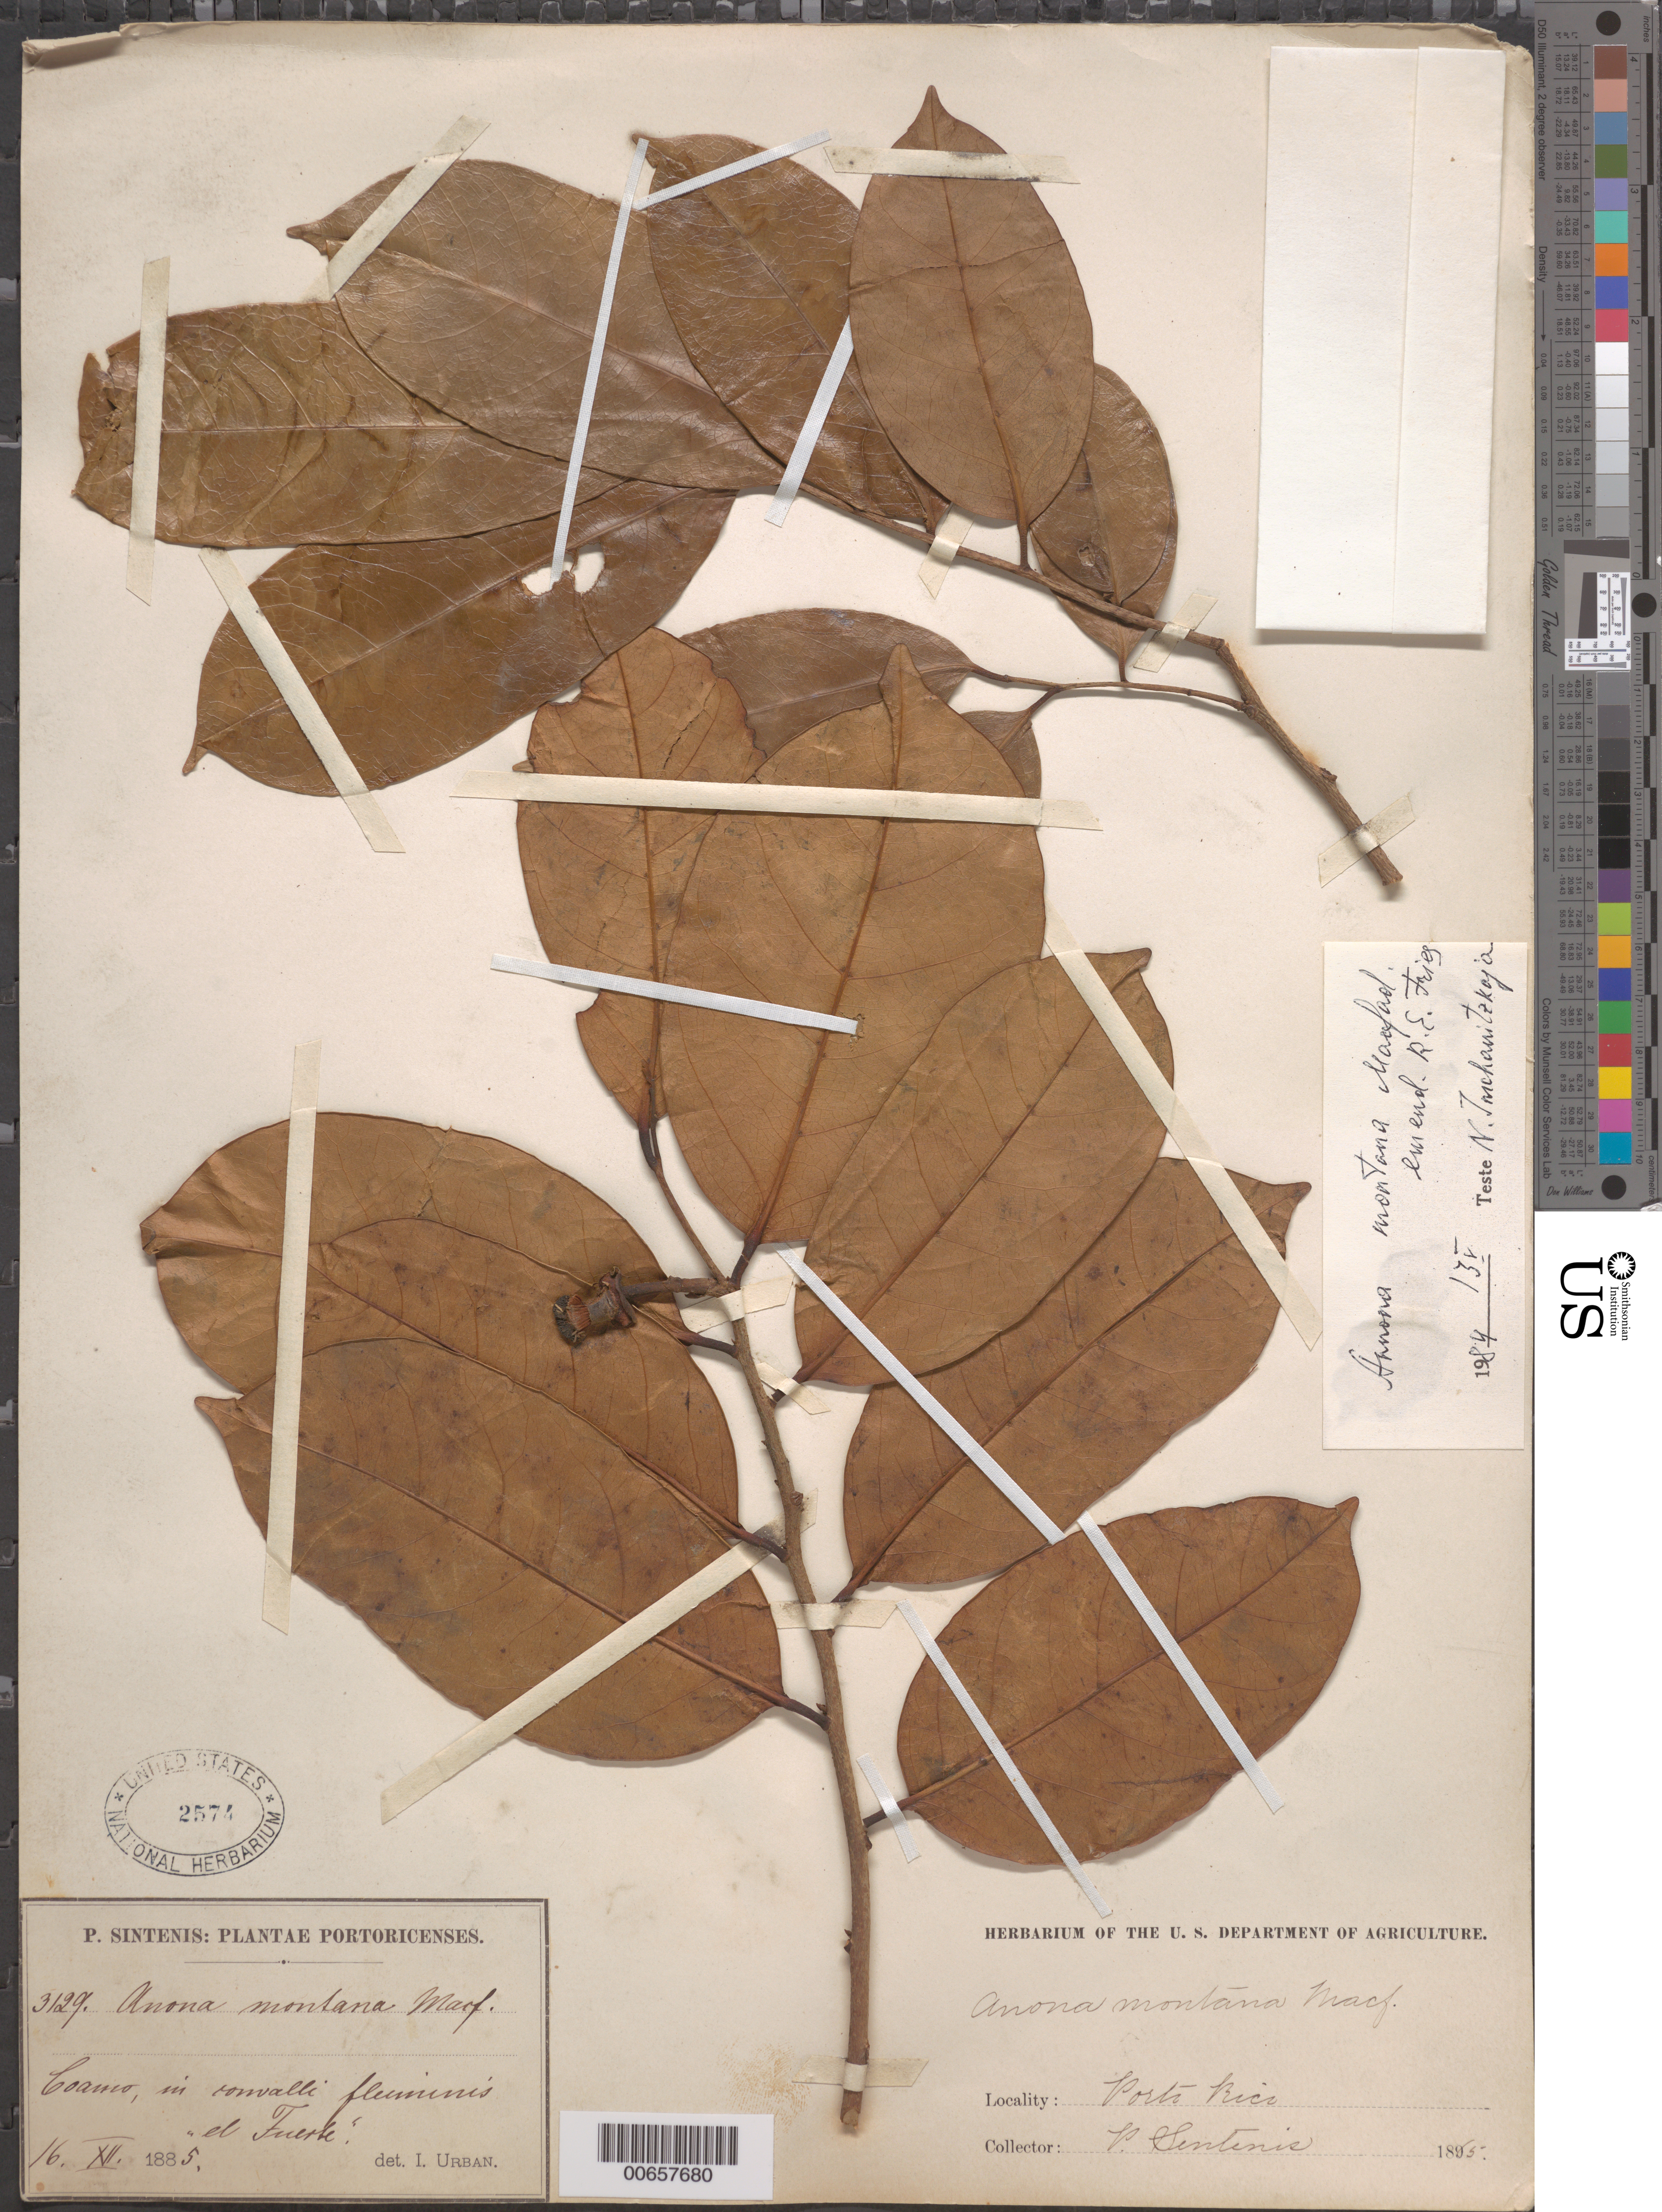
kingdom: Plantae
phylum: Tracheophyta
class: Magnoliopsida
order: Magnoliales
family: Annonaceae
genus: Annona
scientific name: Annona montana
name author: Macfad.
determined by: McCharitzkaja, N.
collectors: P. Sintenis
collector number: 3129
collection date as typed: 16 Dec 1885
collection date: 1885-12-16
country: Puerto Rico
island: Greater Antilles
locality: Coamo, in convalli fluminis el Fuerte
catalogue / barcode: US 2574